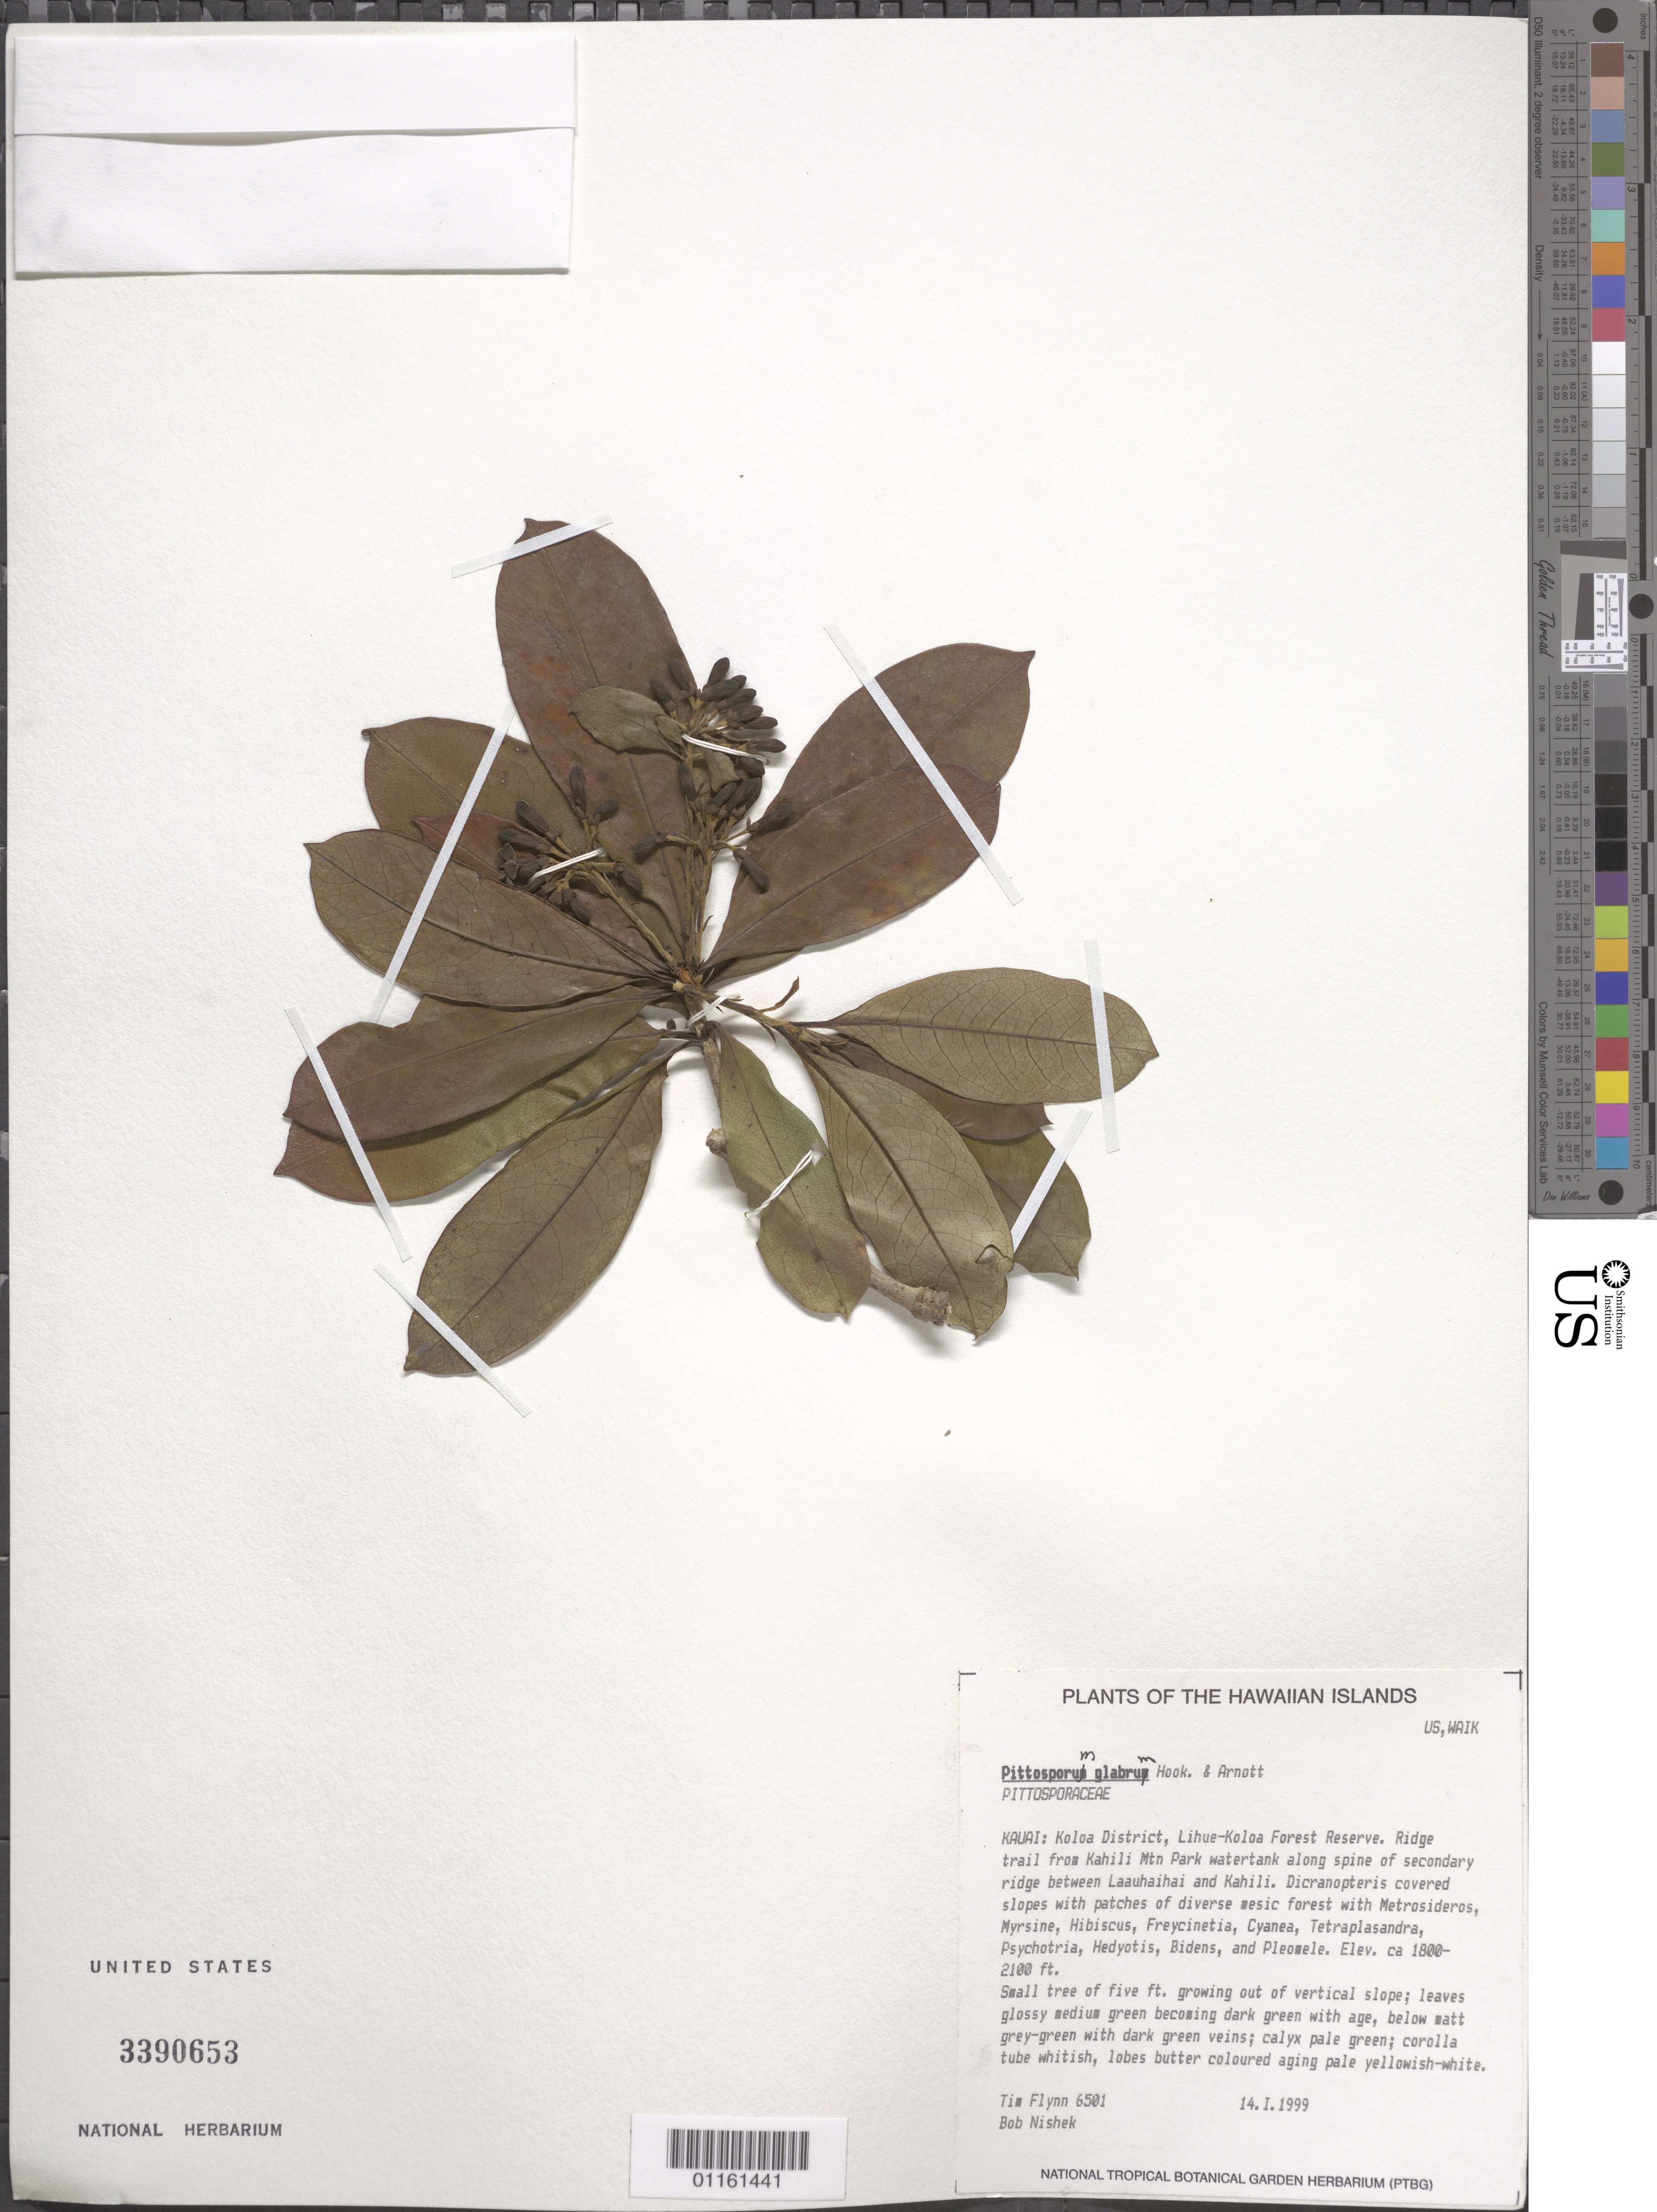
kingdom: Plantae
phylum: Tracheophyta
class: Magnoliopsida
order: Apiales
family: Pittosporaceae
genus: Pittosporum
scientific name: Pittosporum glabrum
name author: Hook. & Arn.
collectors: T. Flynn & B. Nishek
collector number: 6501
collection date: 1999-01-14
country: United States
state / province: Hawaii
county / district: Kauai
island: Kaua'i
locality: Kauai, Koloa District, Lihue- Koloa Forest Reserve. Ridge trail from Kahili Mtn Park watertank along spine of secondary ridge between Laauhaihai and Kahili.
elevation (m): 549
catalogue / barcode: US 3390653